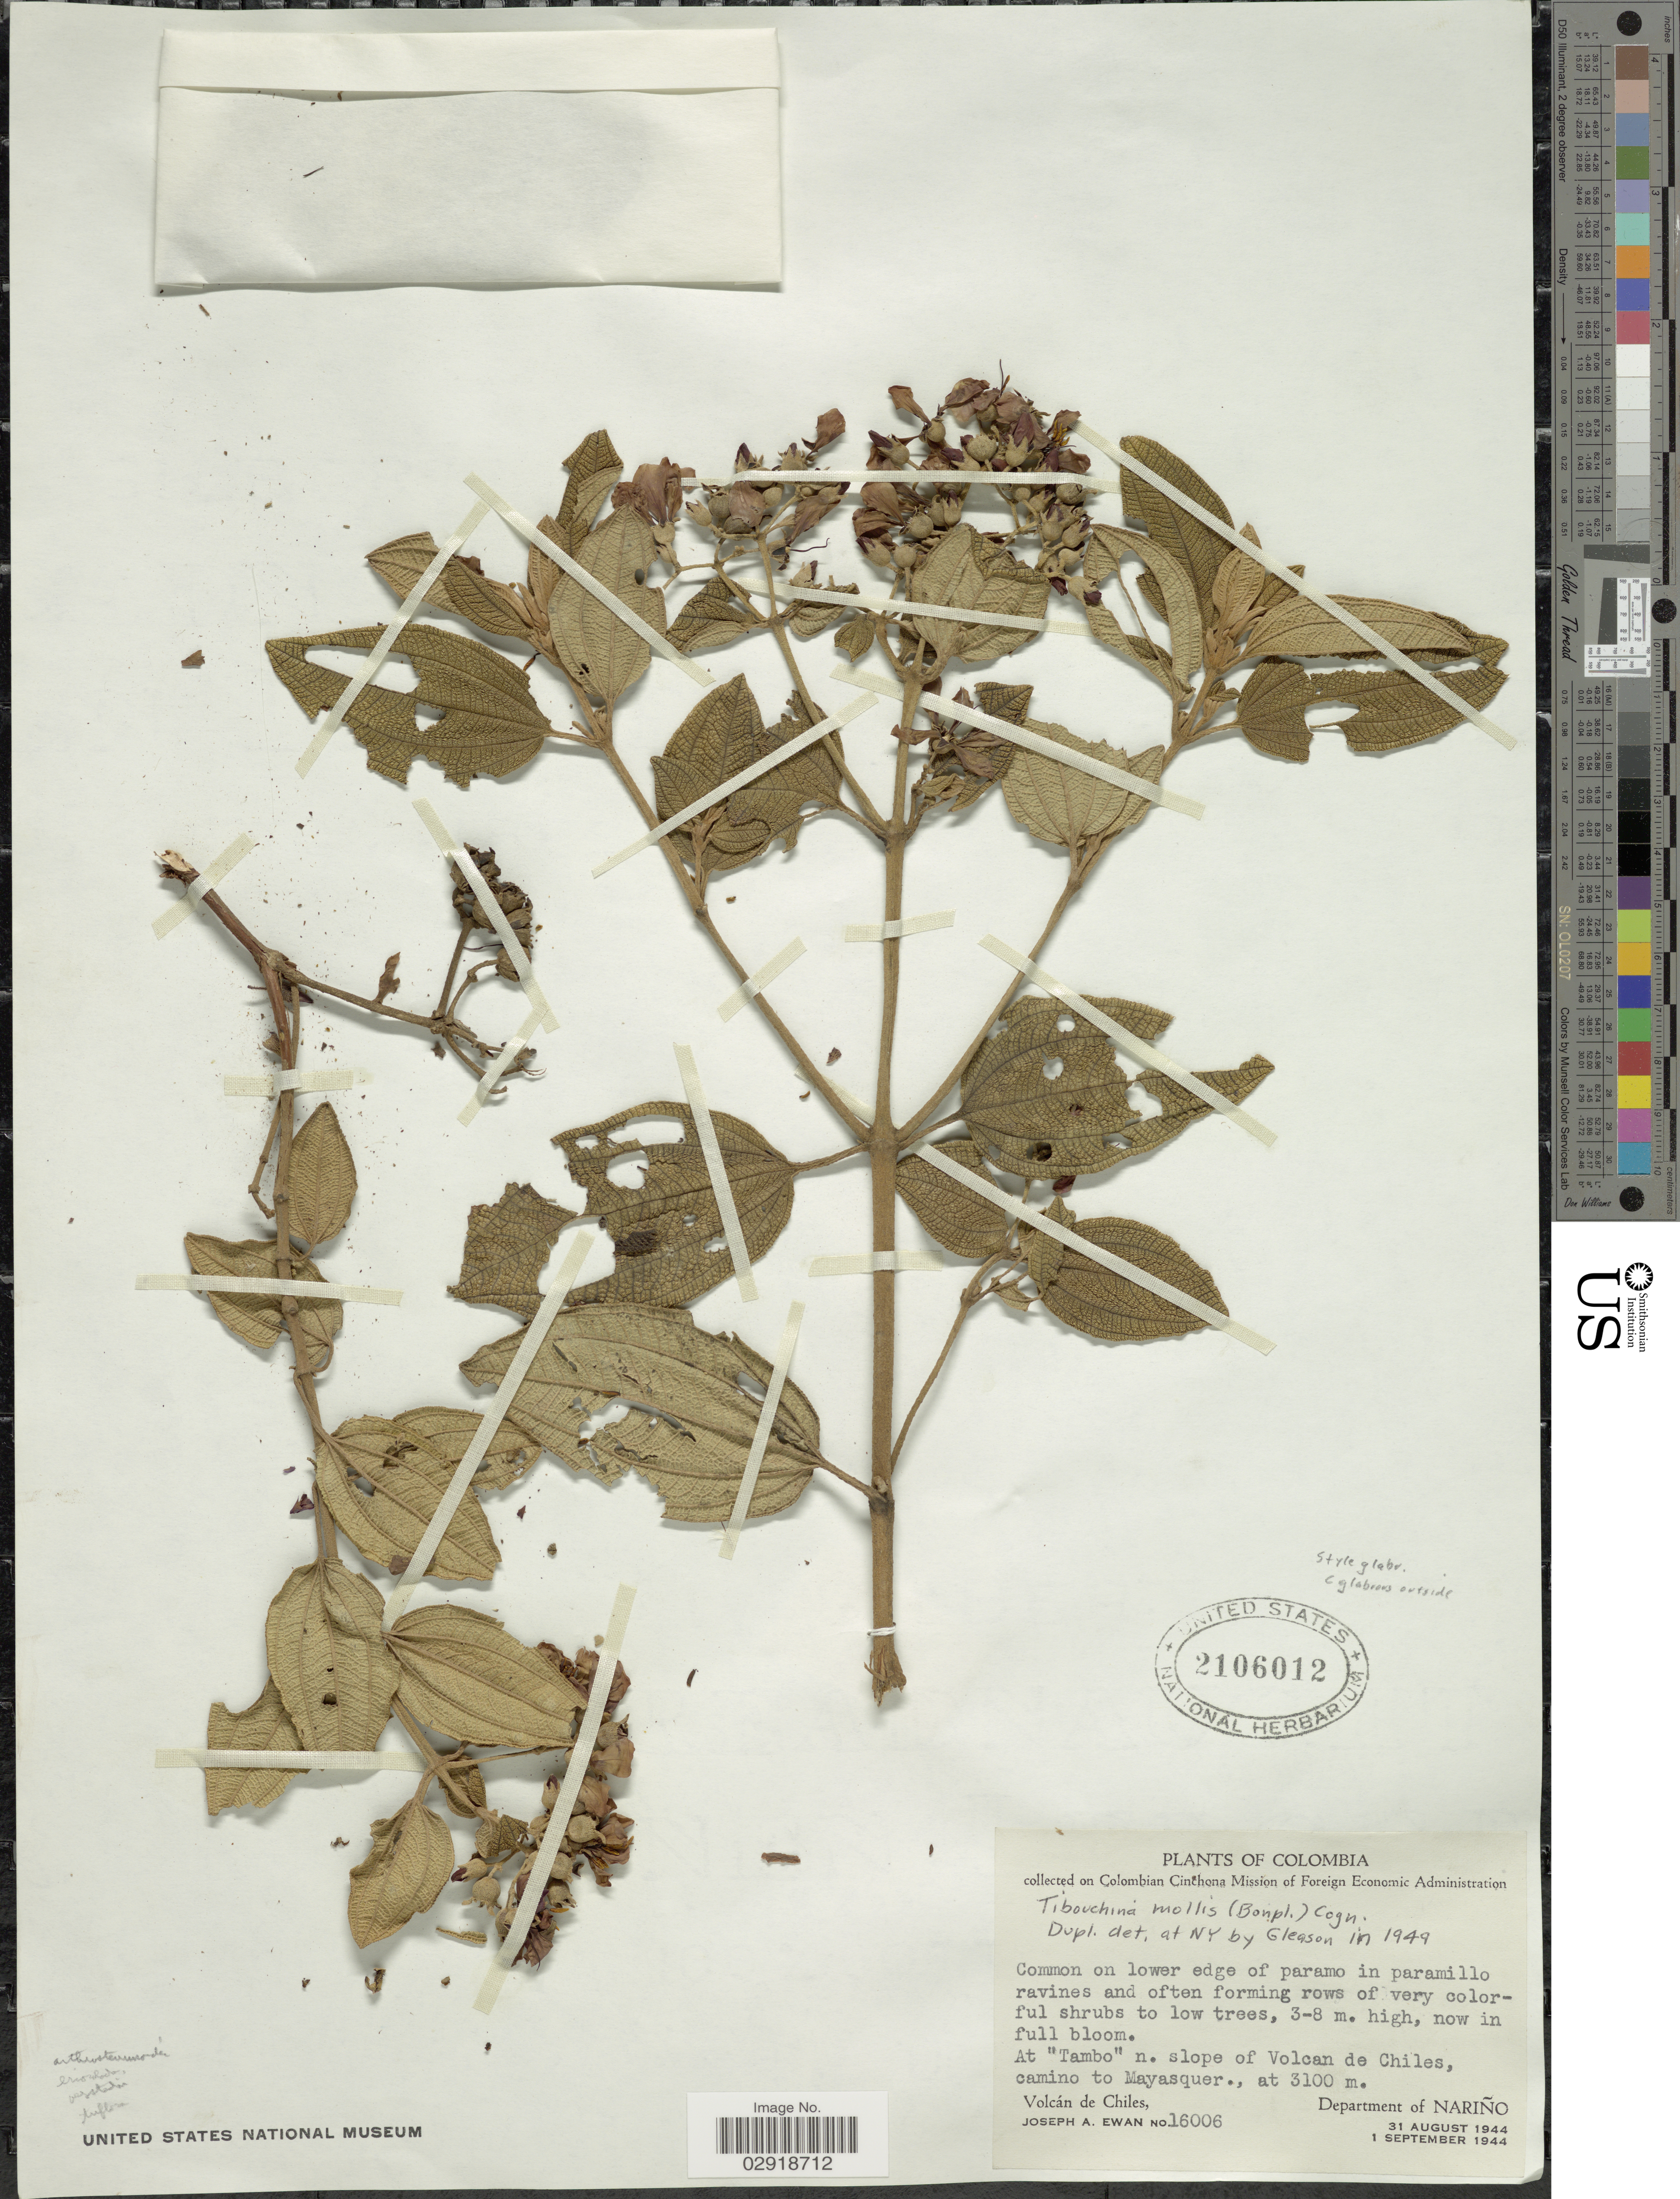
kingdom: Plantae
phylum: Tracheophyta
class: Magnoliopsida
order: Myrtales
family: Melastomataceae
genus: Chaetogastra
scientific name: Chaetogastra mollis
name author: (Bonpl.) DC.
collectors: J. A. Ewan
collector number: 16006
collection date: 1944-08-31/1944-09-01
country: Colombia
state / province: Nariño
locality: At "Tambo" n. slope of Volcan de Chiles, camino to Mayasquer. Volcán de Chiles. Department of Nariño.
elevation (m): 3100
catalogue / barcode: US 2106012